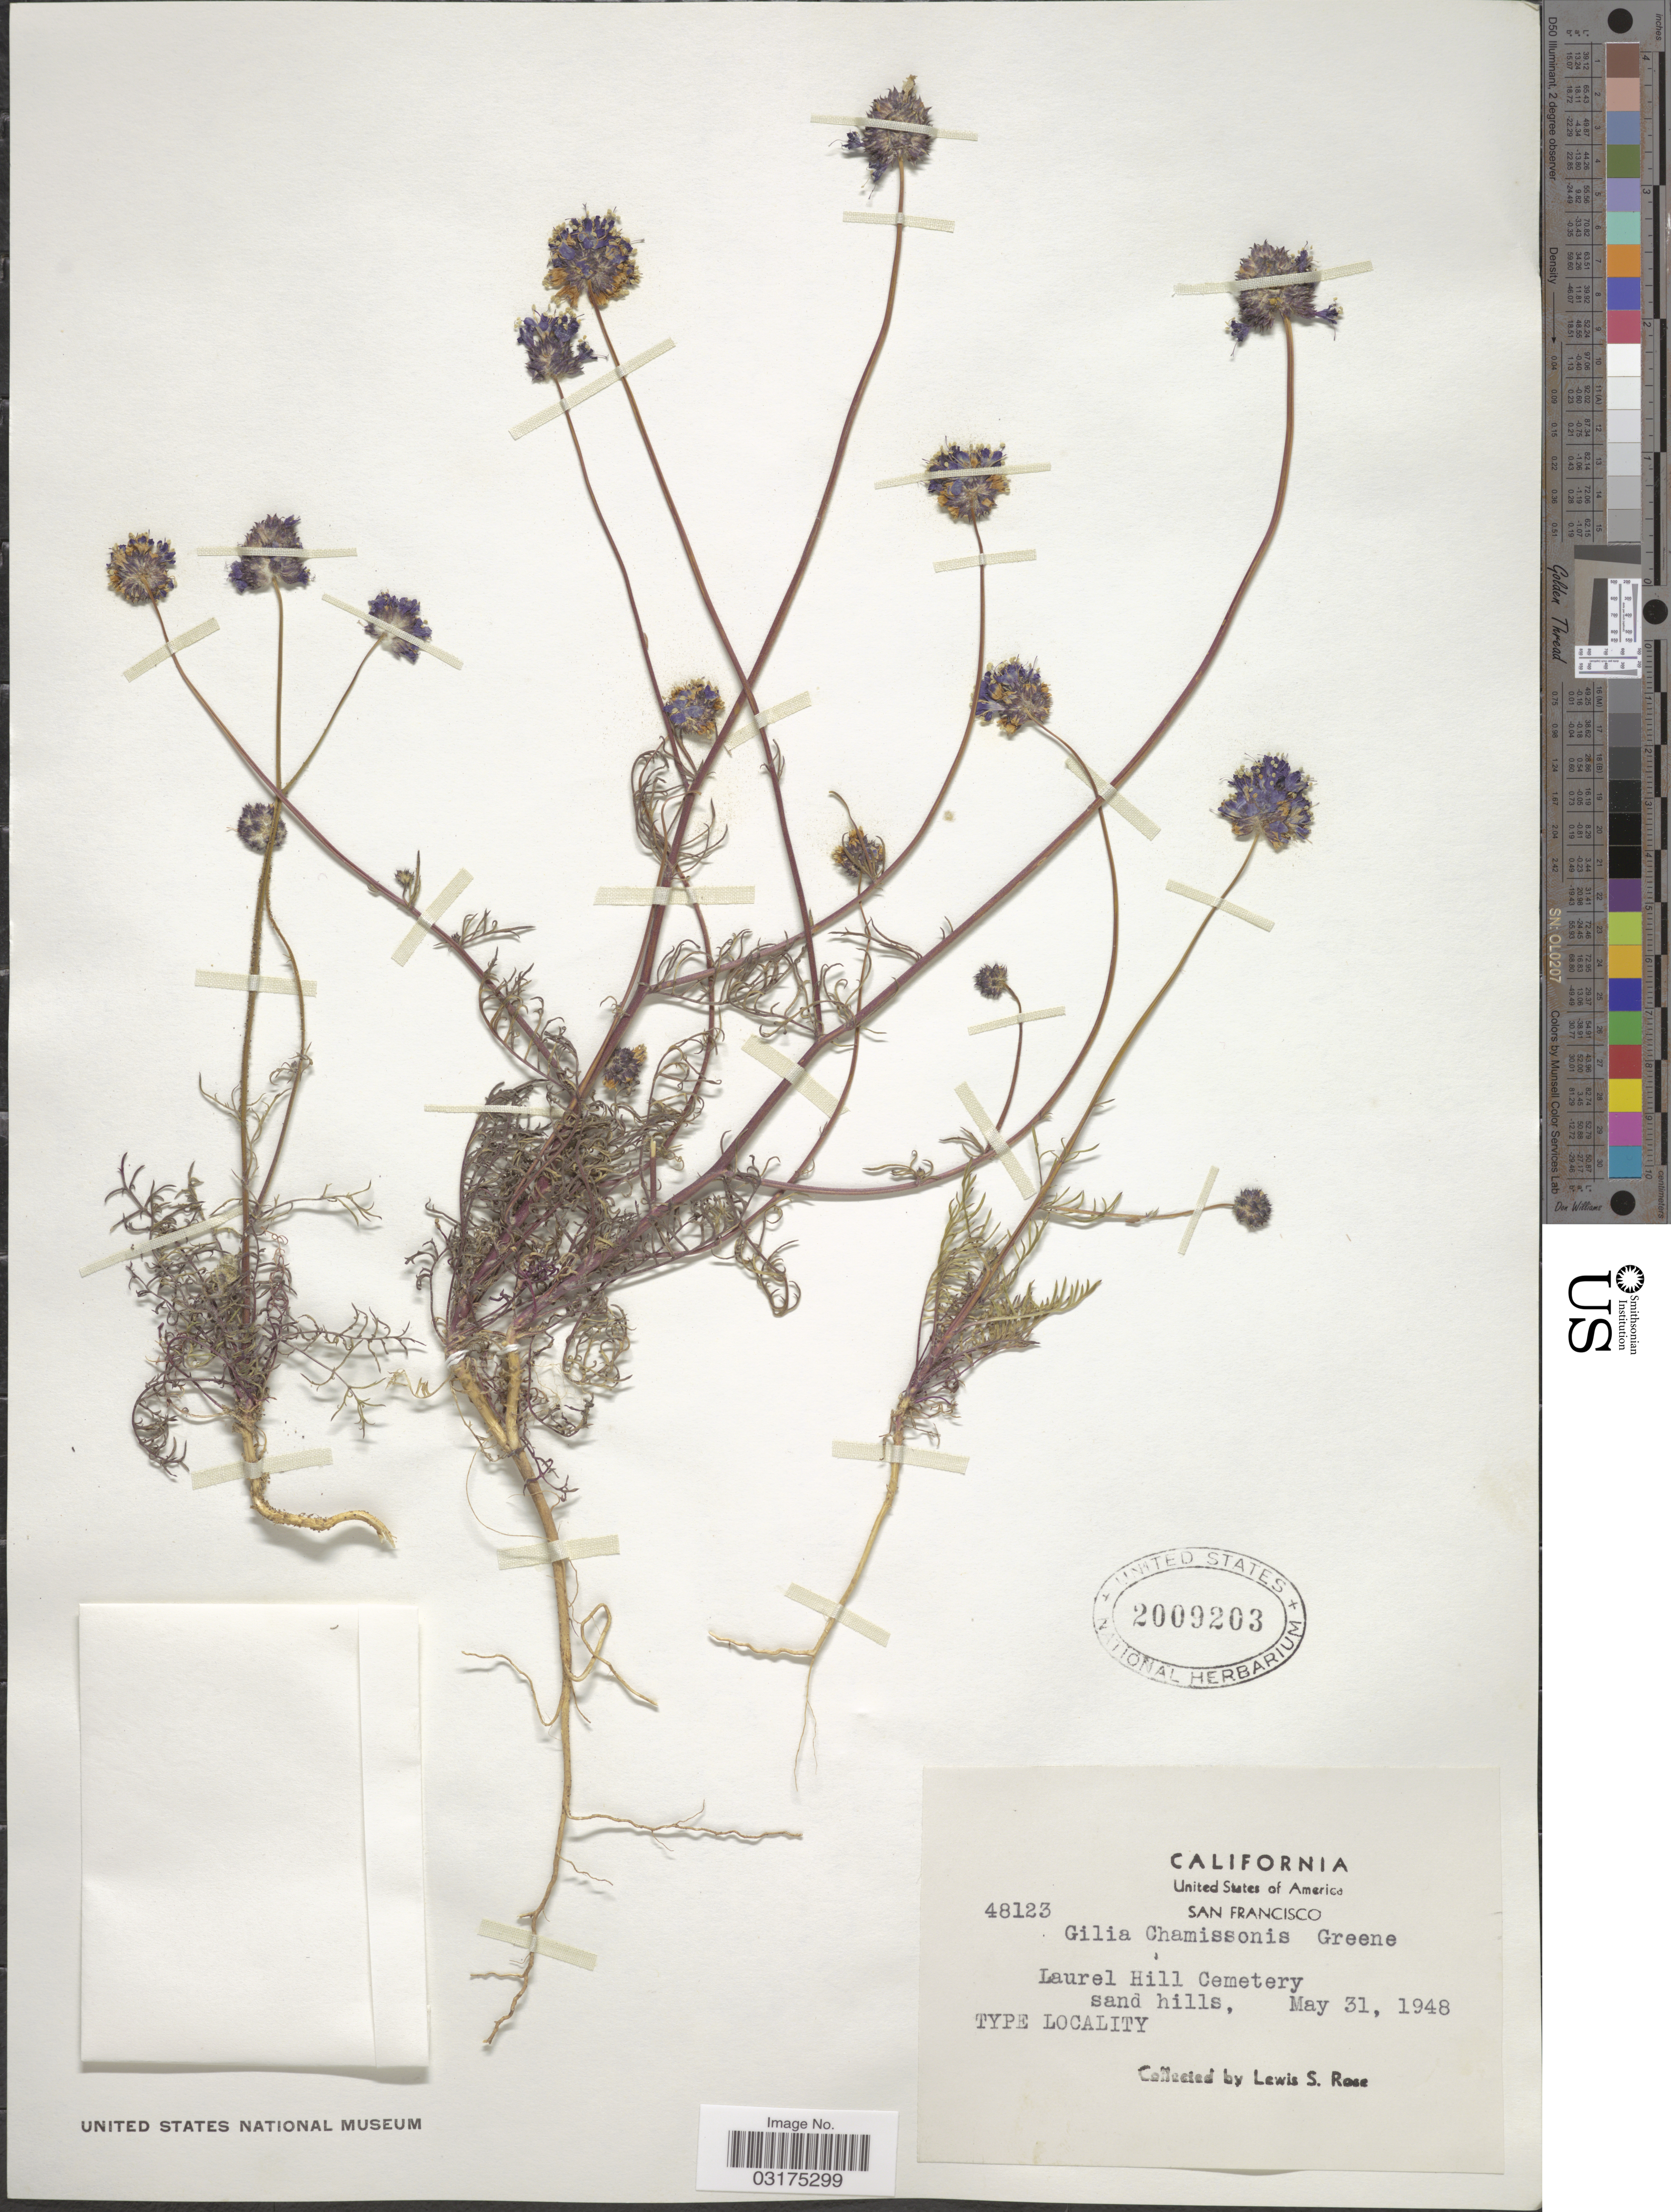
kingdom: Plantae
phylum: Tracheophyta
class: Magnoliopsida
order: Ericales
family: Polemoniaceae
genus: Gilia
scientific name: Gilia capitata subsp. chamissonis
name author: (Greene) V.E. Grant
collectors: L. S. Rose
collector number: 48123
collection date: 1948-05-31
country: United States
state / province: California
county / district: San Francisco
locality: San Francisco, Laurel Hill Cemetery, sand hills.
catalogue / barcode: US 2009203